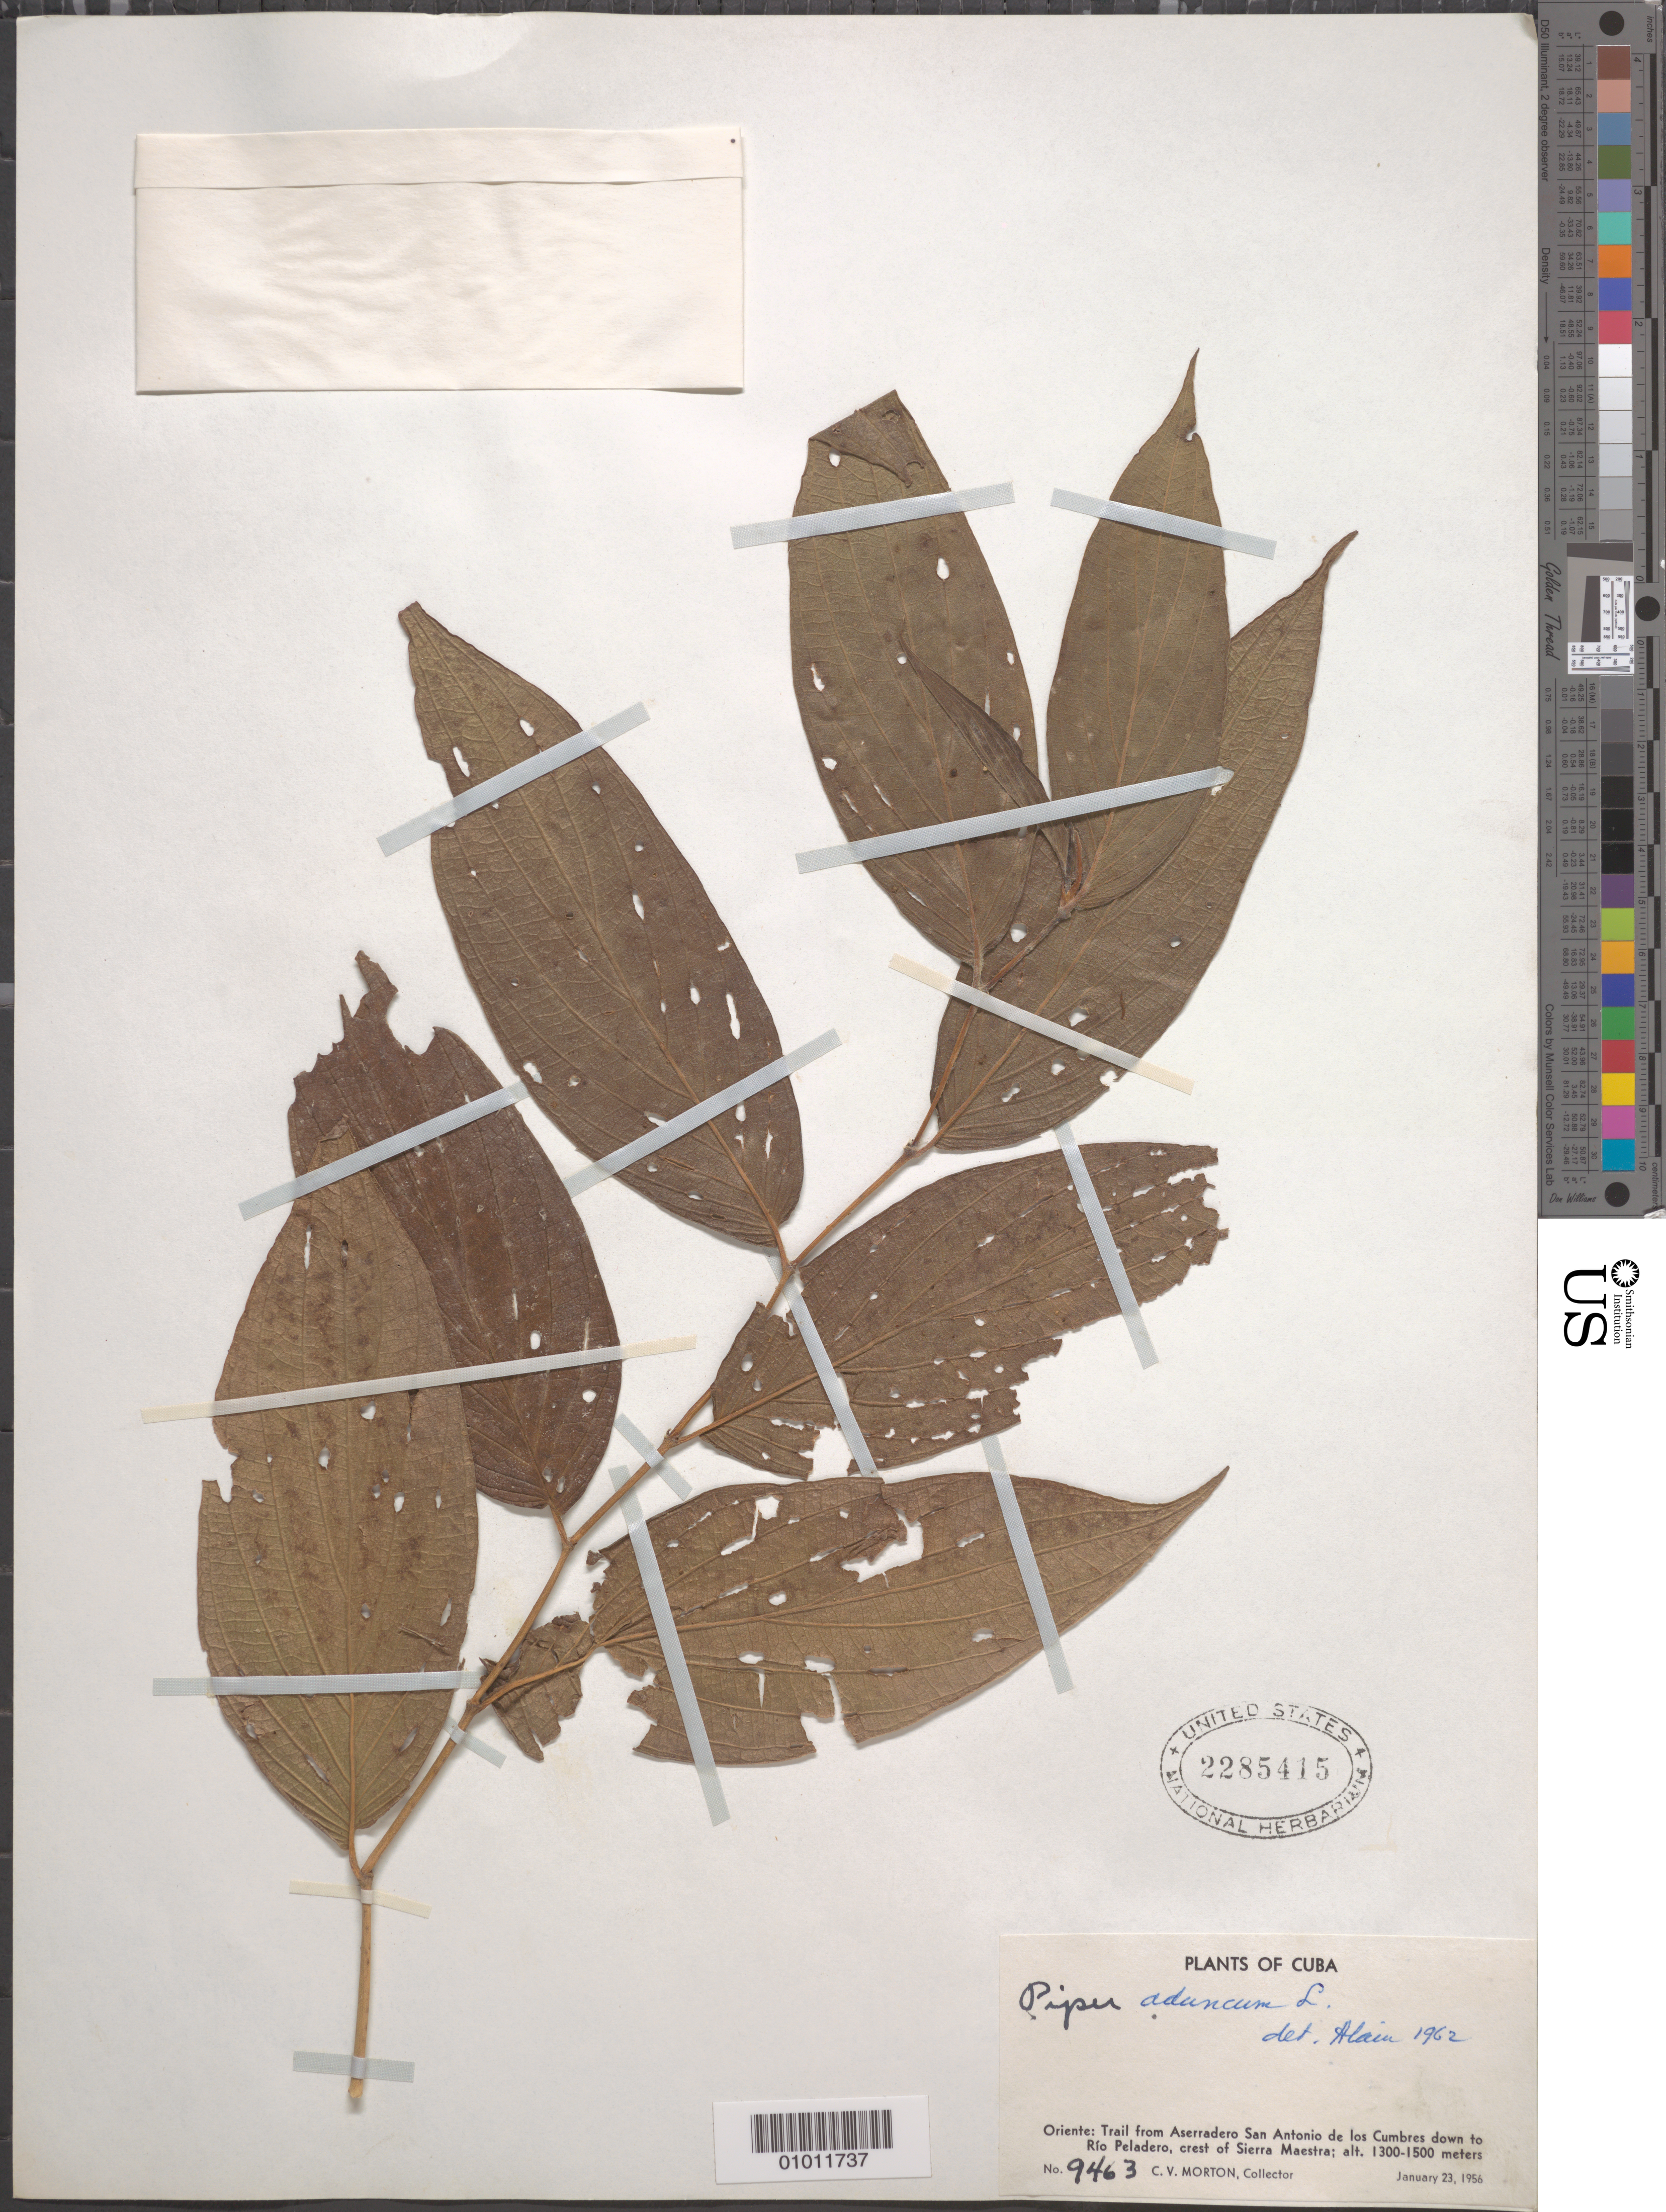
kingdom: Plantae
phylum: Tracheophyta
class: Magnoliopsida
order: Piperales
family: Piperaceae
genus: Piper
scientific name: Piper aduncum var. aduncum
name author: L.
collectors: C. V. Morton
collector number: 9463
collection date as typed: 23 Jan 1956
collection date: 1956-01-23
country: Cuba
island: Cuba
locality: Trail from Aserradero San Antonio de los Cumbres down to Rio Peladero, crest of Sierra Maestra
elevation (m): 1300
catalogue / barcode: US 2285415